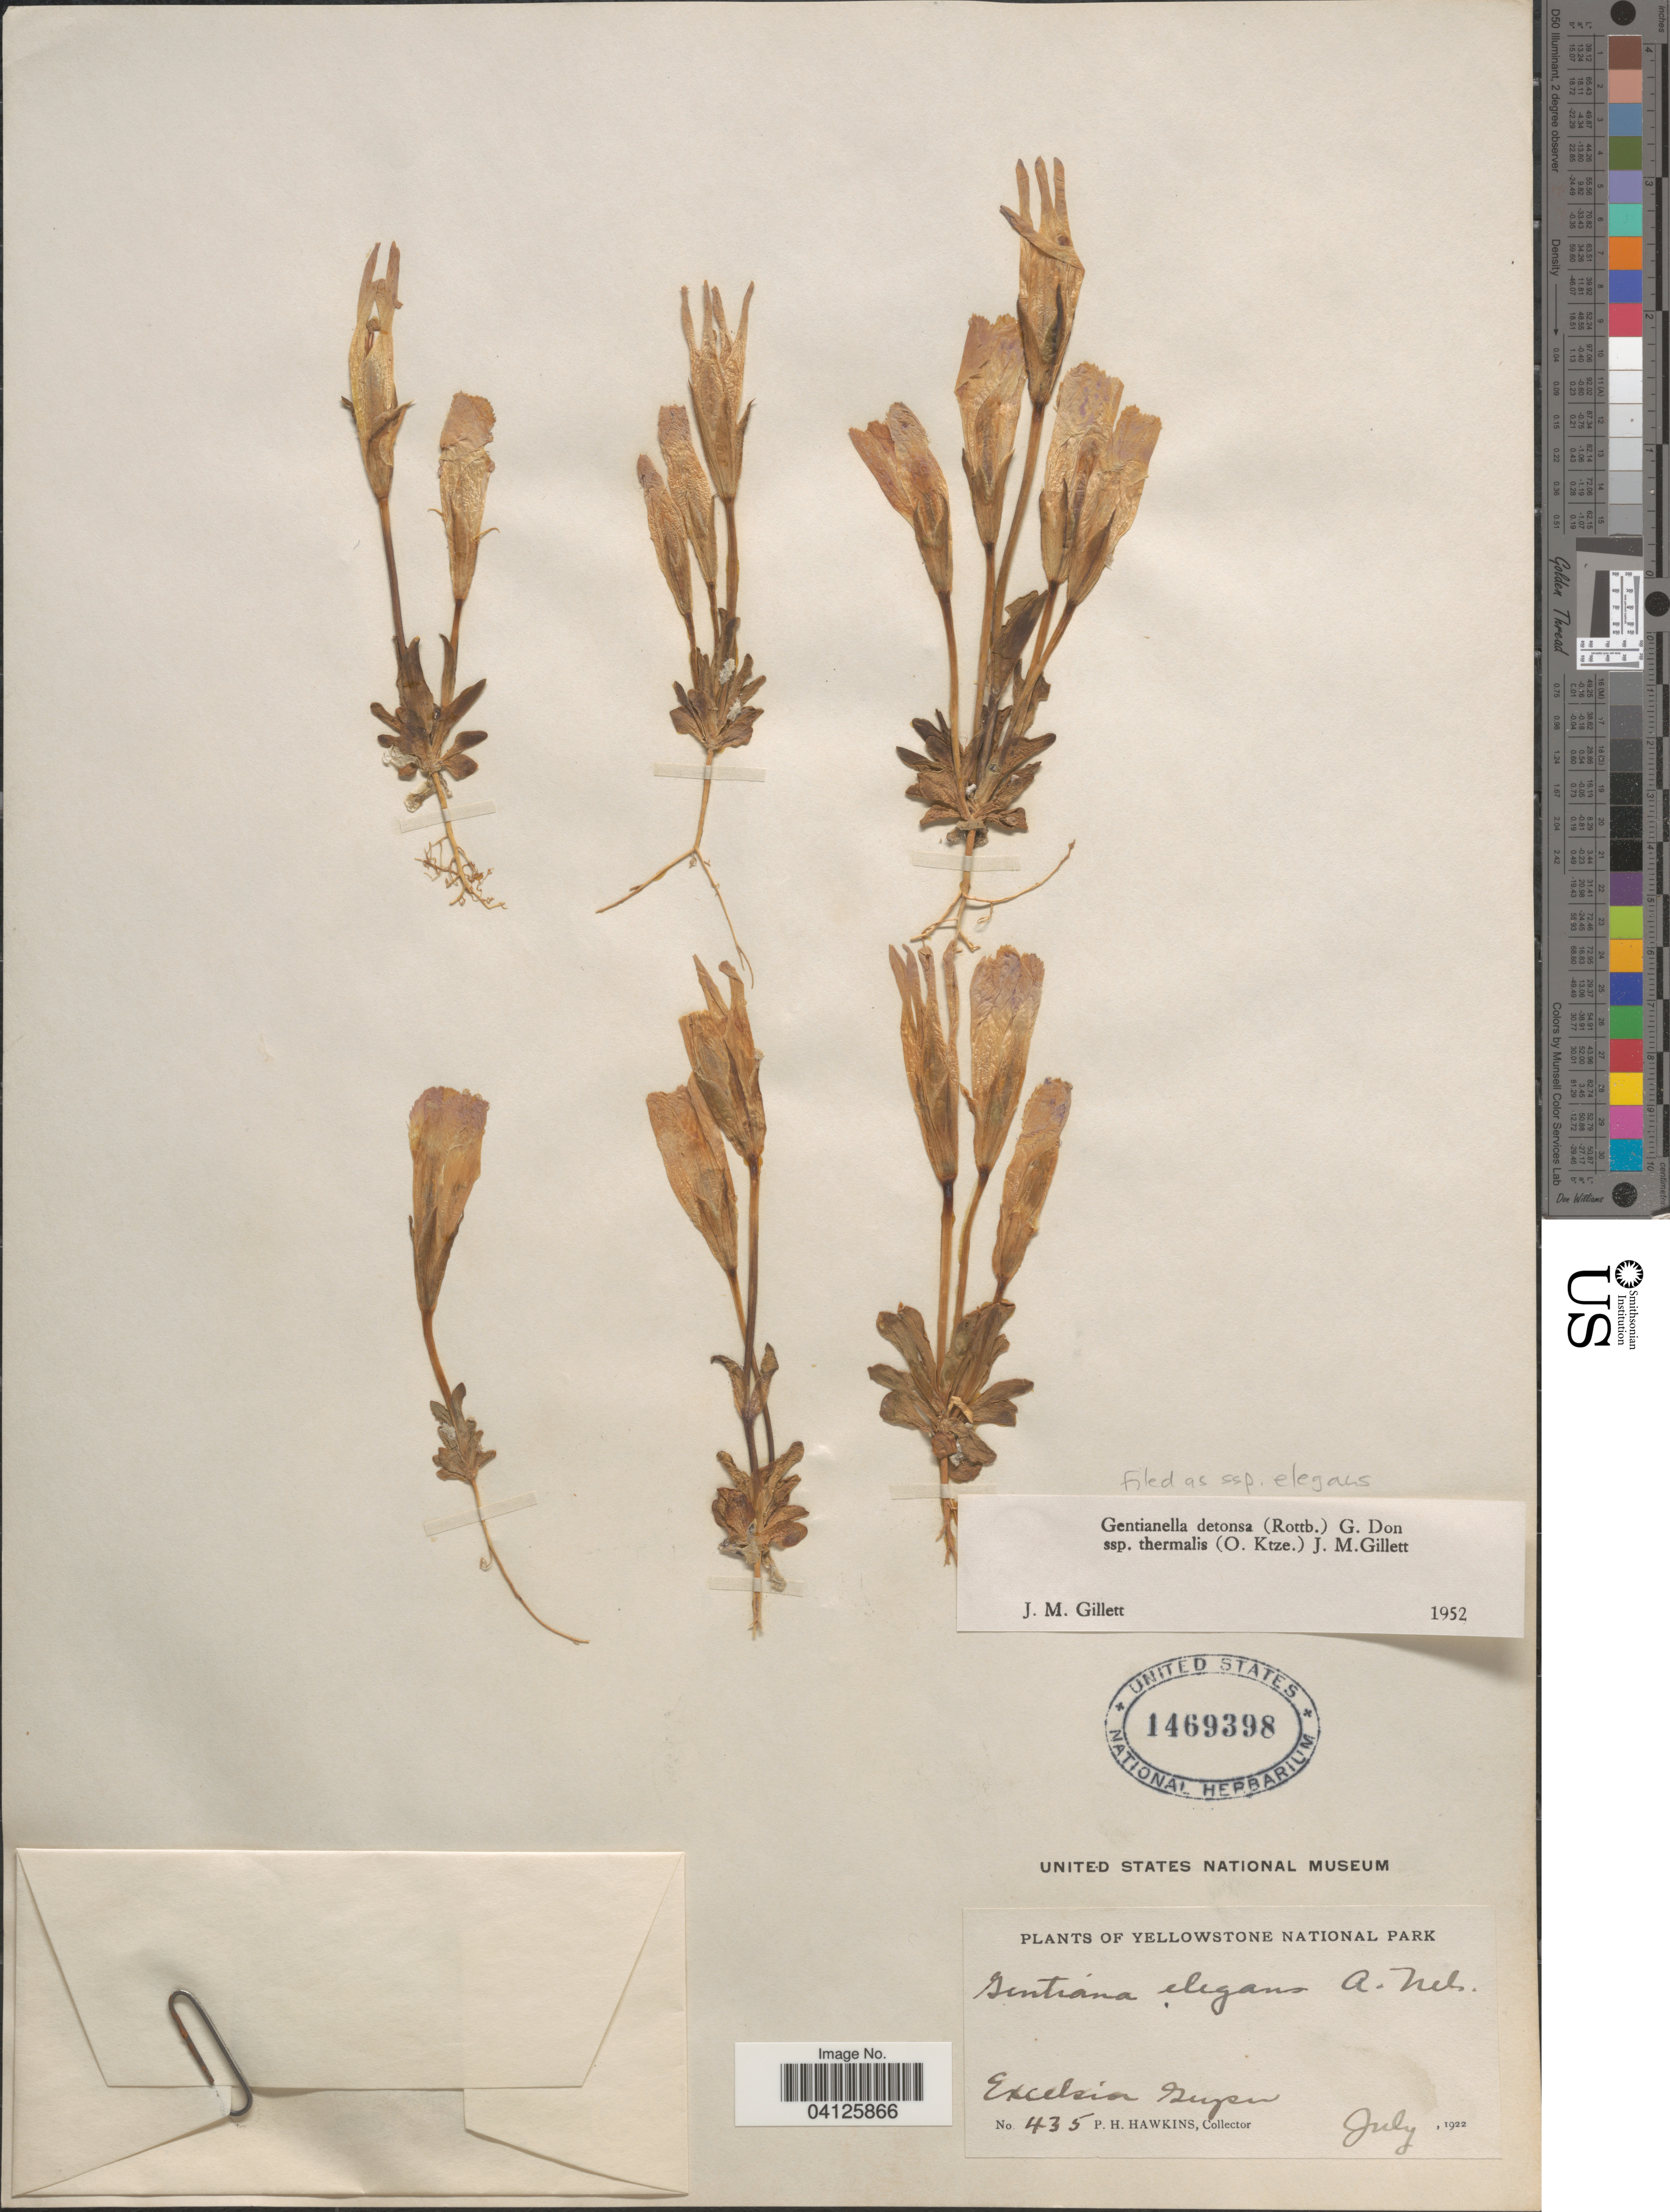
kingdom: Plantae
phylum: Tracheophyta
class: Magnoliopsida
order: Gentianales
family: Gentianaceae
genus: Gentianella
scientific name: Gentianella detonsa subsp. elegans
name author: (A. Gray) J.M. Gillett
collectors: P. Hawkins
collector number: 435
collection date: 1922-07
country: United States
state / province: Wyoming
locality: Yellowstone National Park. Excelsior Geyser.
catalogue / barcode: US 1469398